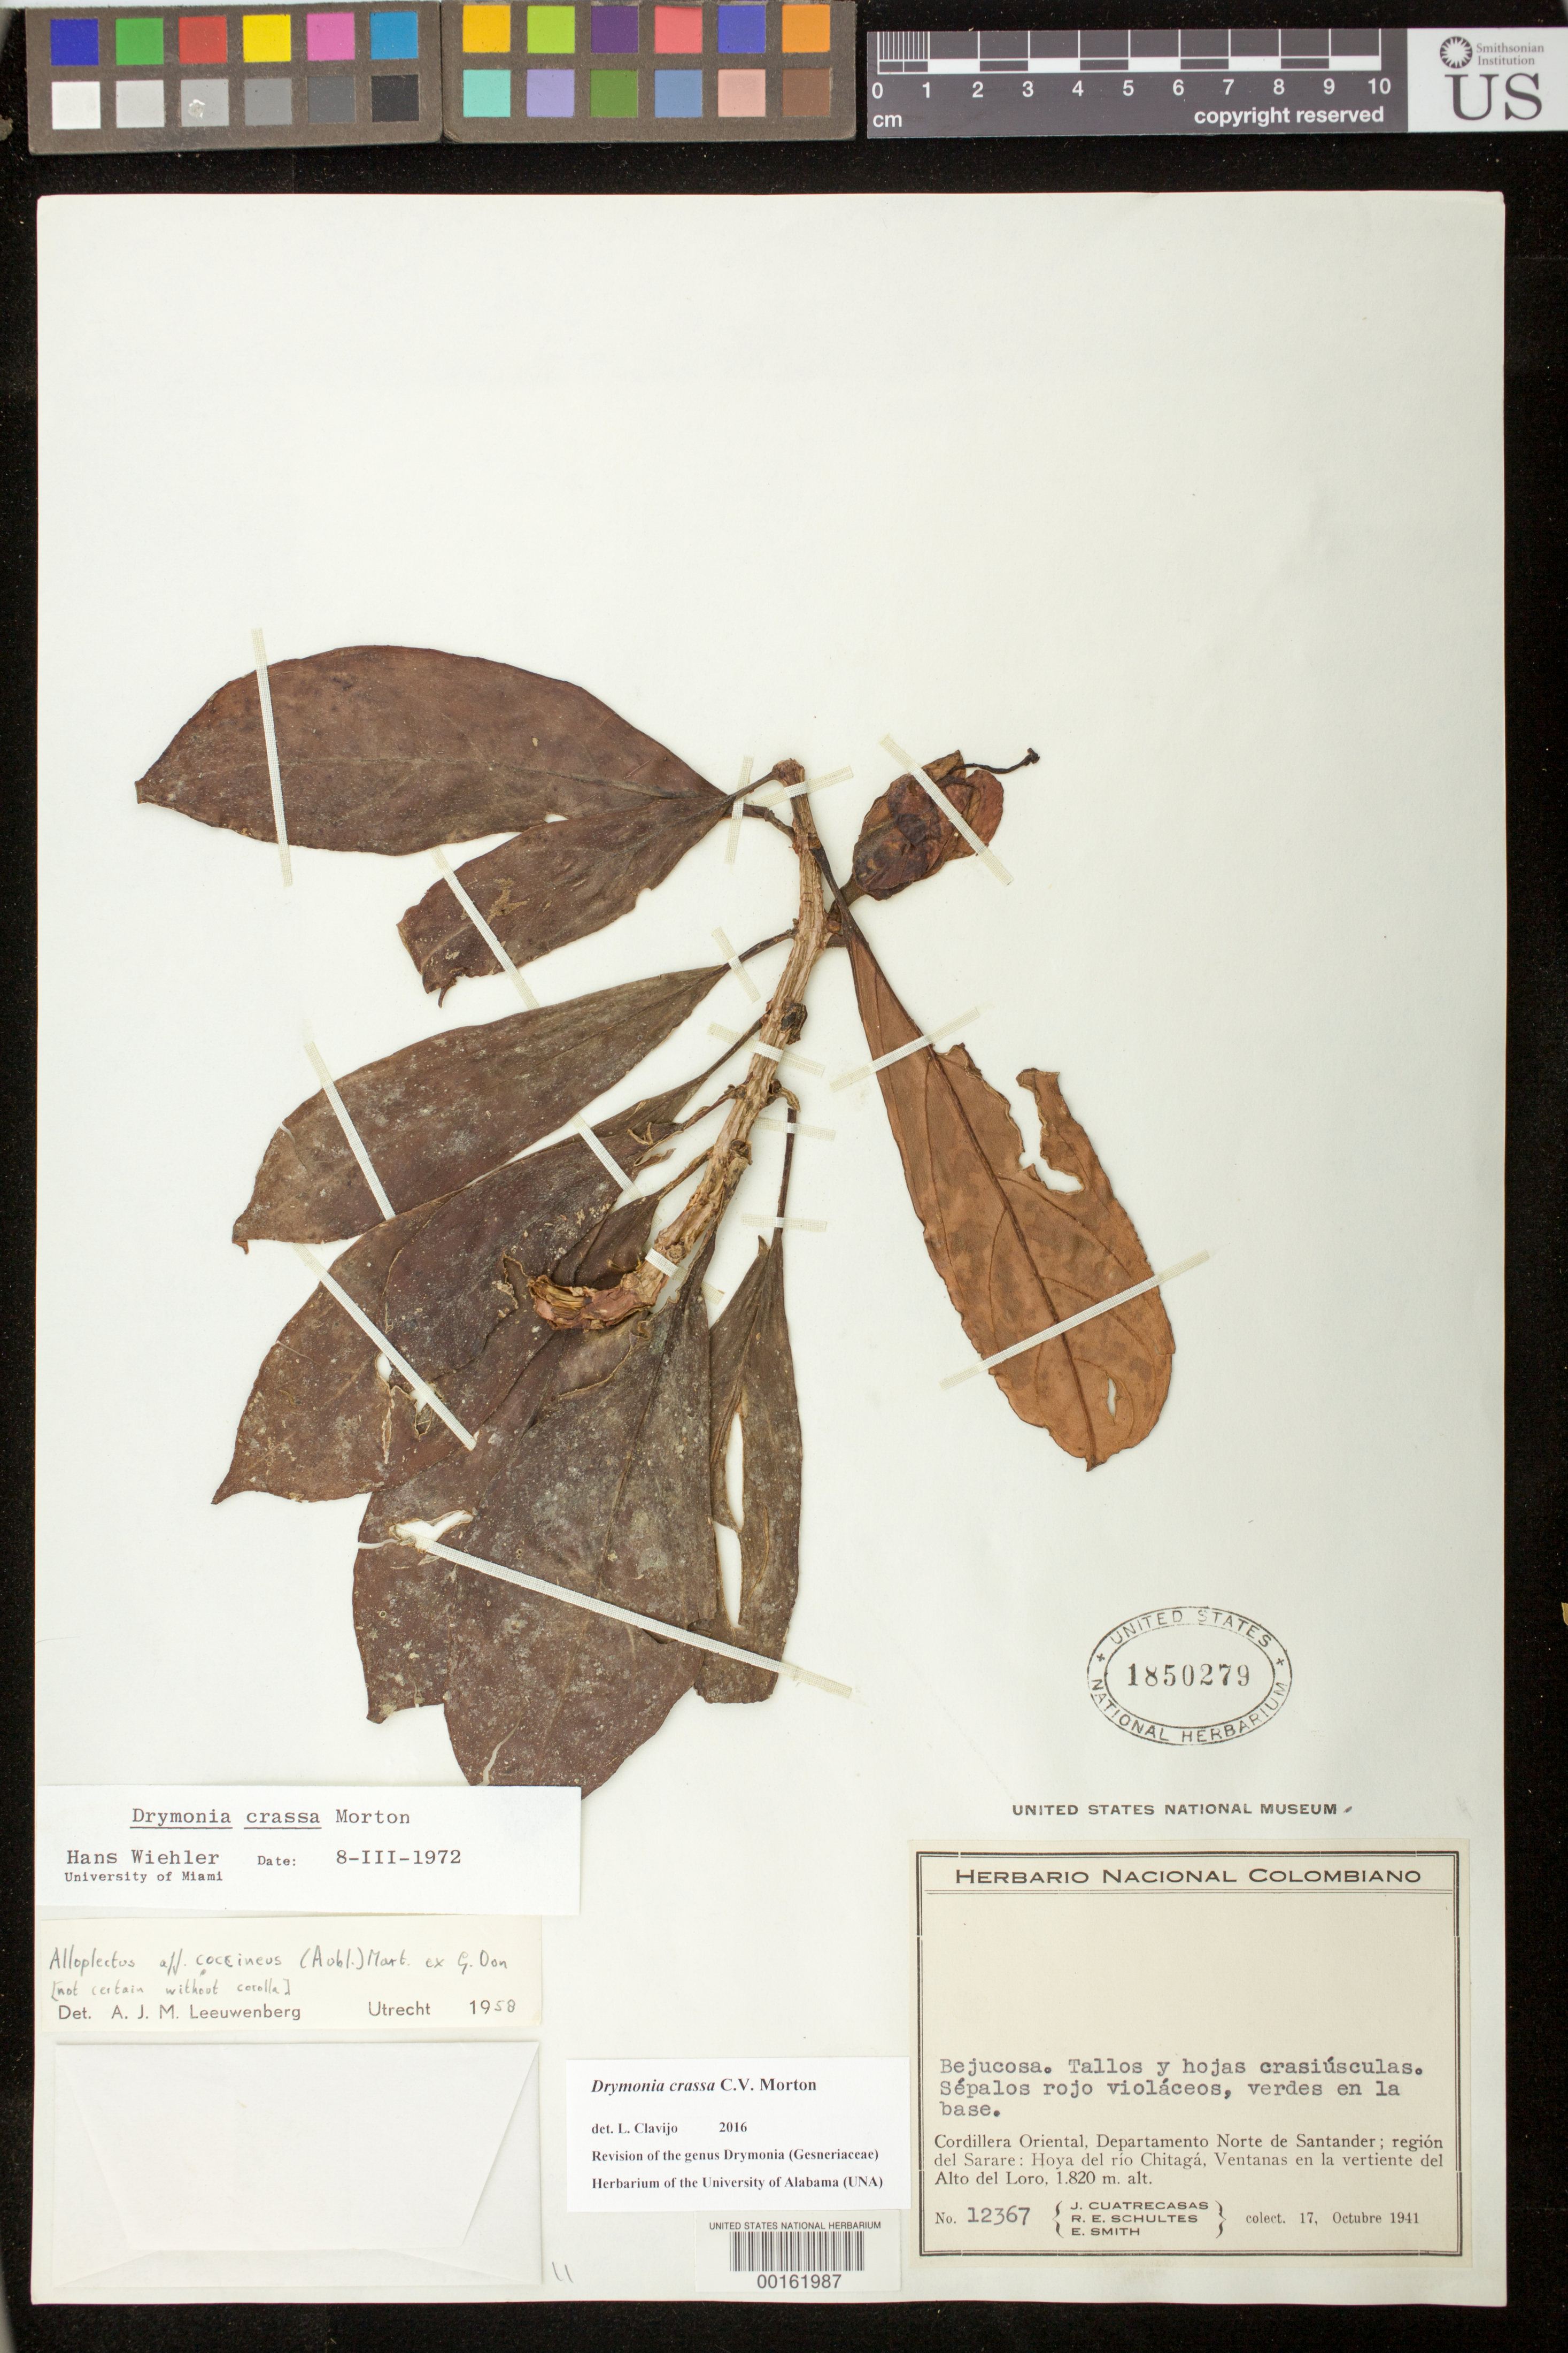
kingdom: Plantae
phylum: Tracheophyta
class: Magnoliopsida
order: Lamiales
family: Gesneriaceae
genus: Drymonia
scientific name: Drymonia crassa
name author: C.V. Morton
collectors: J. Cuatrecasas, R. E. Schultes & C. E. Smith Jr.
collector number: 12367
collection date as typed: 17 Oct 1941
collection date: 1941-10-17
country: Colombia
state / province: Norte de Santander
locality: Cordillera Oriental, region of Sarare, valley of Rio Chitaga, clearing on the slope of Alto del Loro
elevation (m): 1820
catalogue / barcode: US 1850279